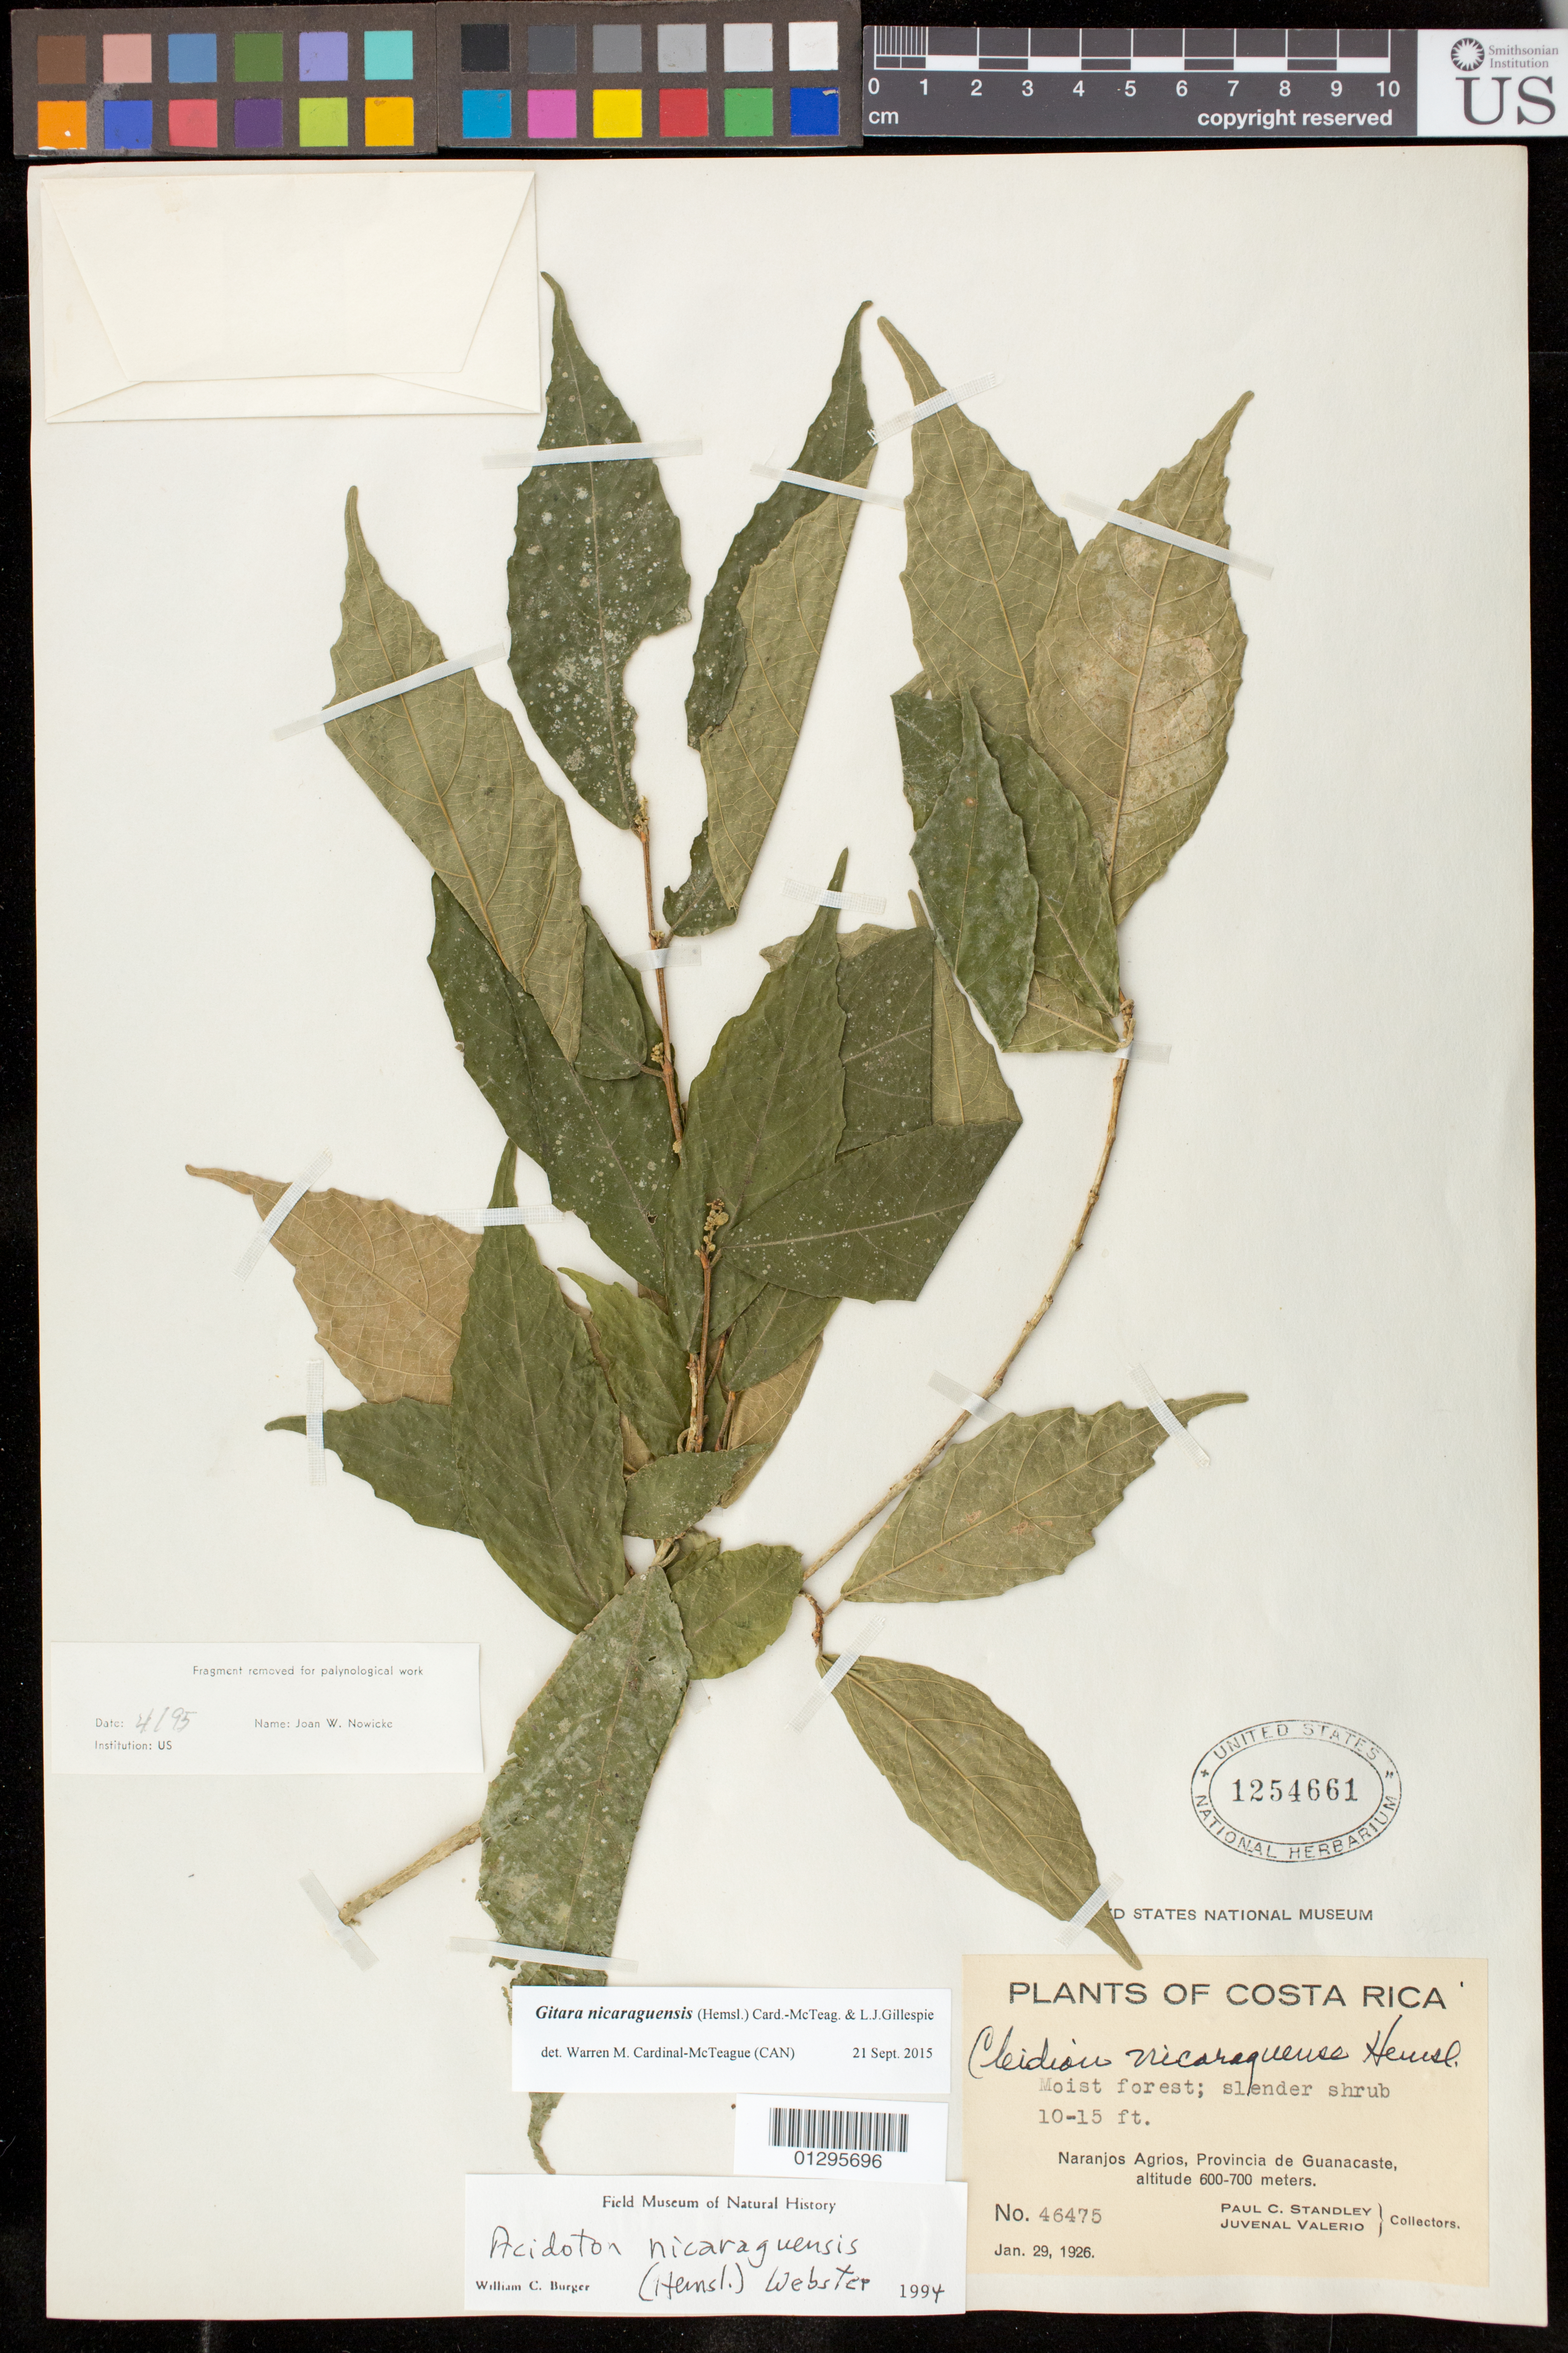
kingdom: Plantae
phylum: Tracheophyta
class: Magnoliopsida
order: Malpighiales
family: Euphorbiaceae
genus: Gitara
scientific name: Gitara nicaraguensis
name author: (Hemsl.) Card.-McTeag. & L.J. Gillespie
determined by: Cardinal-McTeague, Warren H.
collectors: P. C. Standley & J. Valerio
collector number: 46475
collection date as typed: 29 Jan 1926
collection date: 1926-01-29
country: Costa Rica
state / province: Guanacaste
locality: Naranjos Agrios.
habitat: Slender shrub.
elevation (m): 600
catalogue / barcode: US 1254661